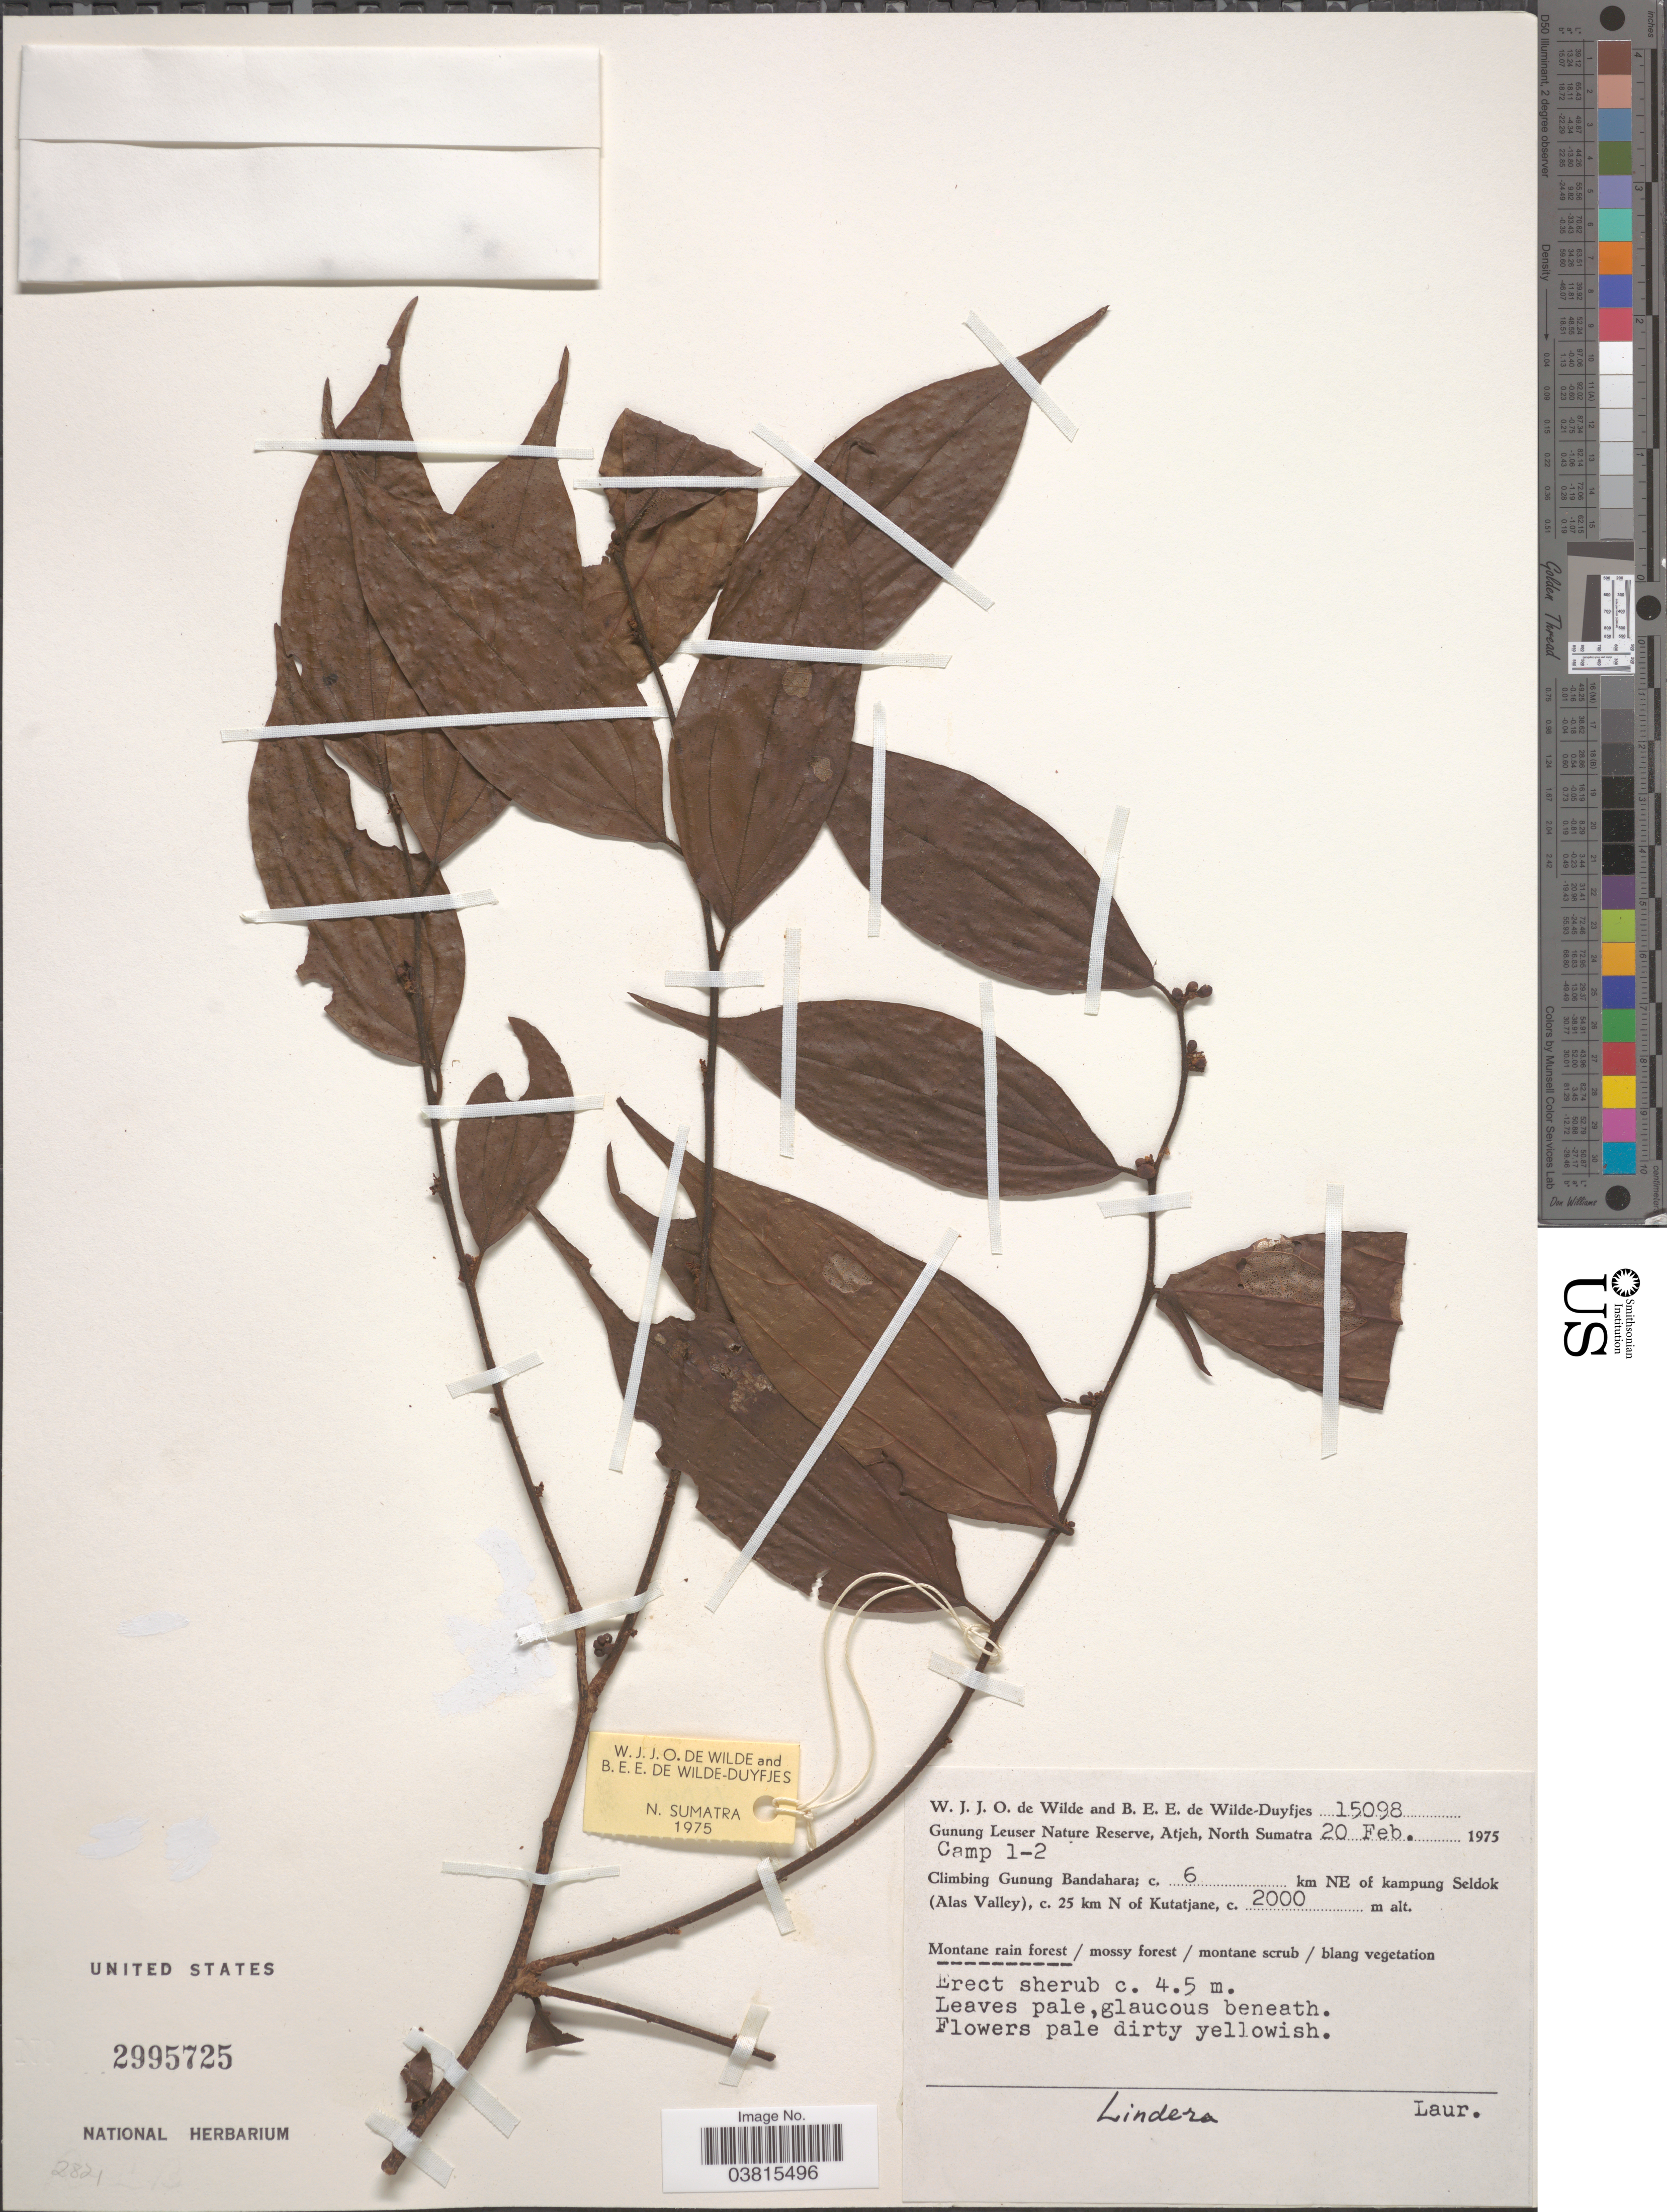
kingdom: Plantae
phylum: Tracheophyta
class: Magnoliopsida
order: Laurales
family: Lauraceae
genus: Lindera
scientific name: Lindera sp.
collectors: W. J. de Wilde & B. E. de Wilde-Duyfjes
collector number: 15098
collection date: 1975-02-20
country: Indonesia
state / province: Sumatra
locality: Gunung Leuser Nature Reserve, Atjeh, North Sumatra. Camp 1-2. Climbing Gunung Bandahara; c. 6 km NE of kampung Seldok (Alas Valley), c. 25 km N of Kutatjane.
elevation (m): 2000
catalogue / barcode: US 2995725